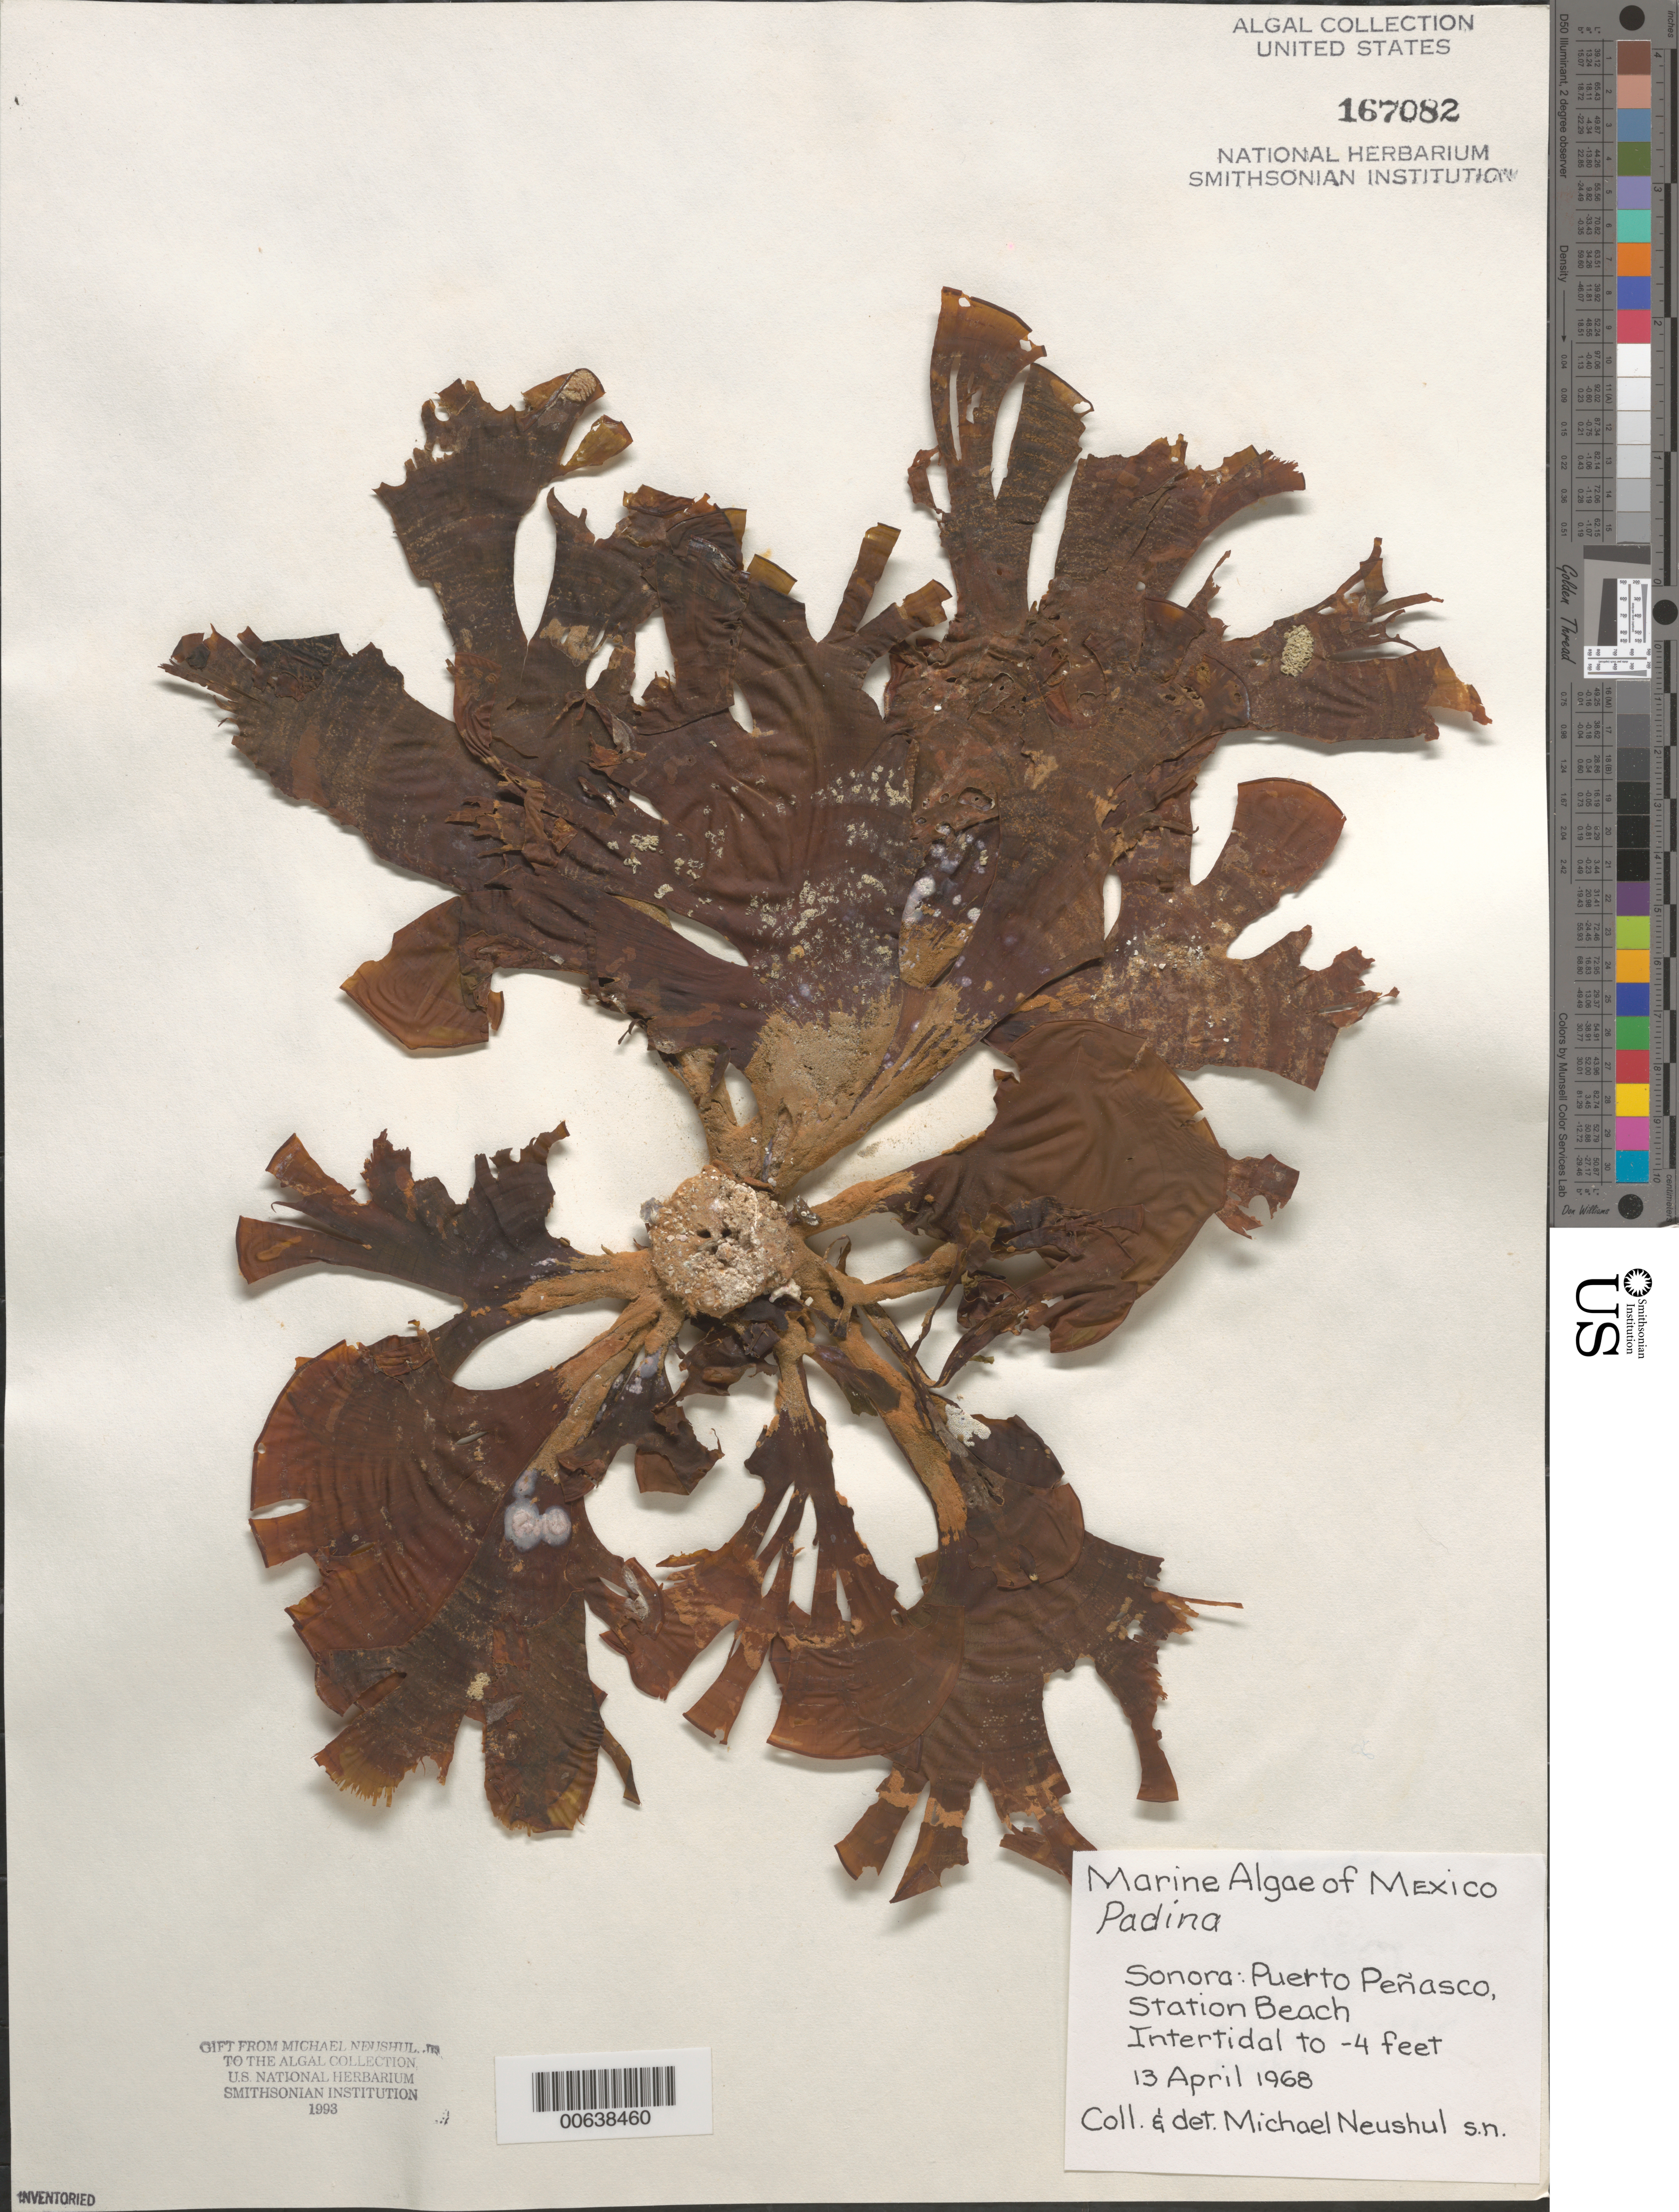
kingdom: Chromista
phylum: Ochrophyta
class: Phaeophyceae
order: Dictyotales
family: Dictyotaceae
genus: Padina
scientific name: Padina sp.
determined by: Neushul, M.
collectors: M. Neushul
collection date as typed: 13 Apr 1968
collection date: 1968-04-13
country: Mexico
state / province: Sonora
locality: Puerto Penasco, Playa Estacion (Station Beach)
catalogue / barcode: US 167082